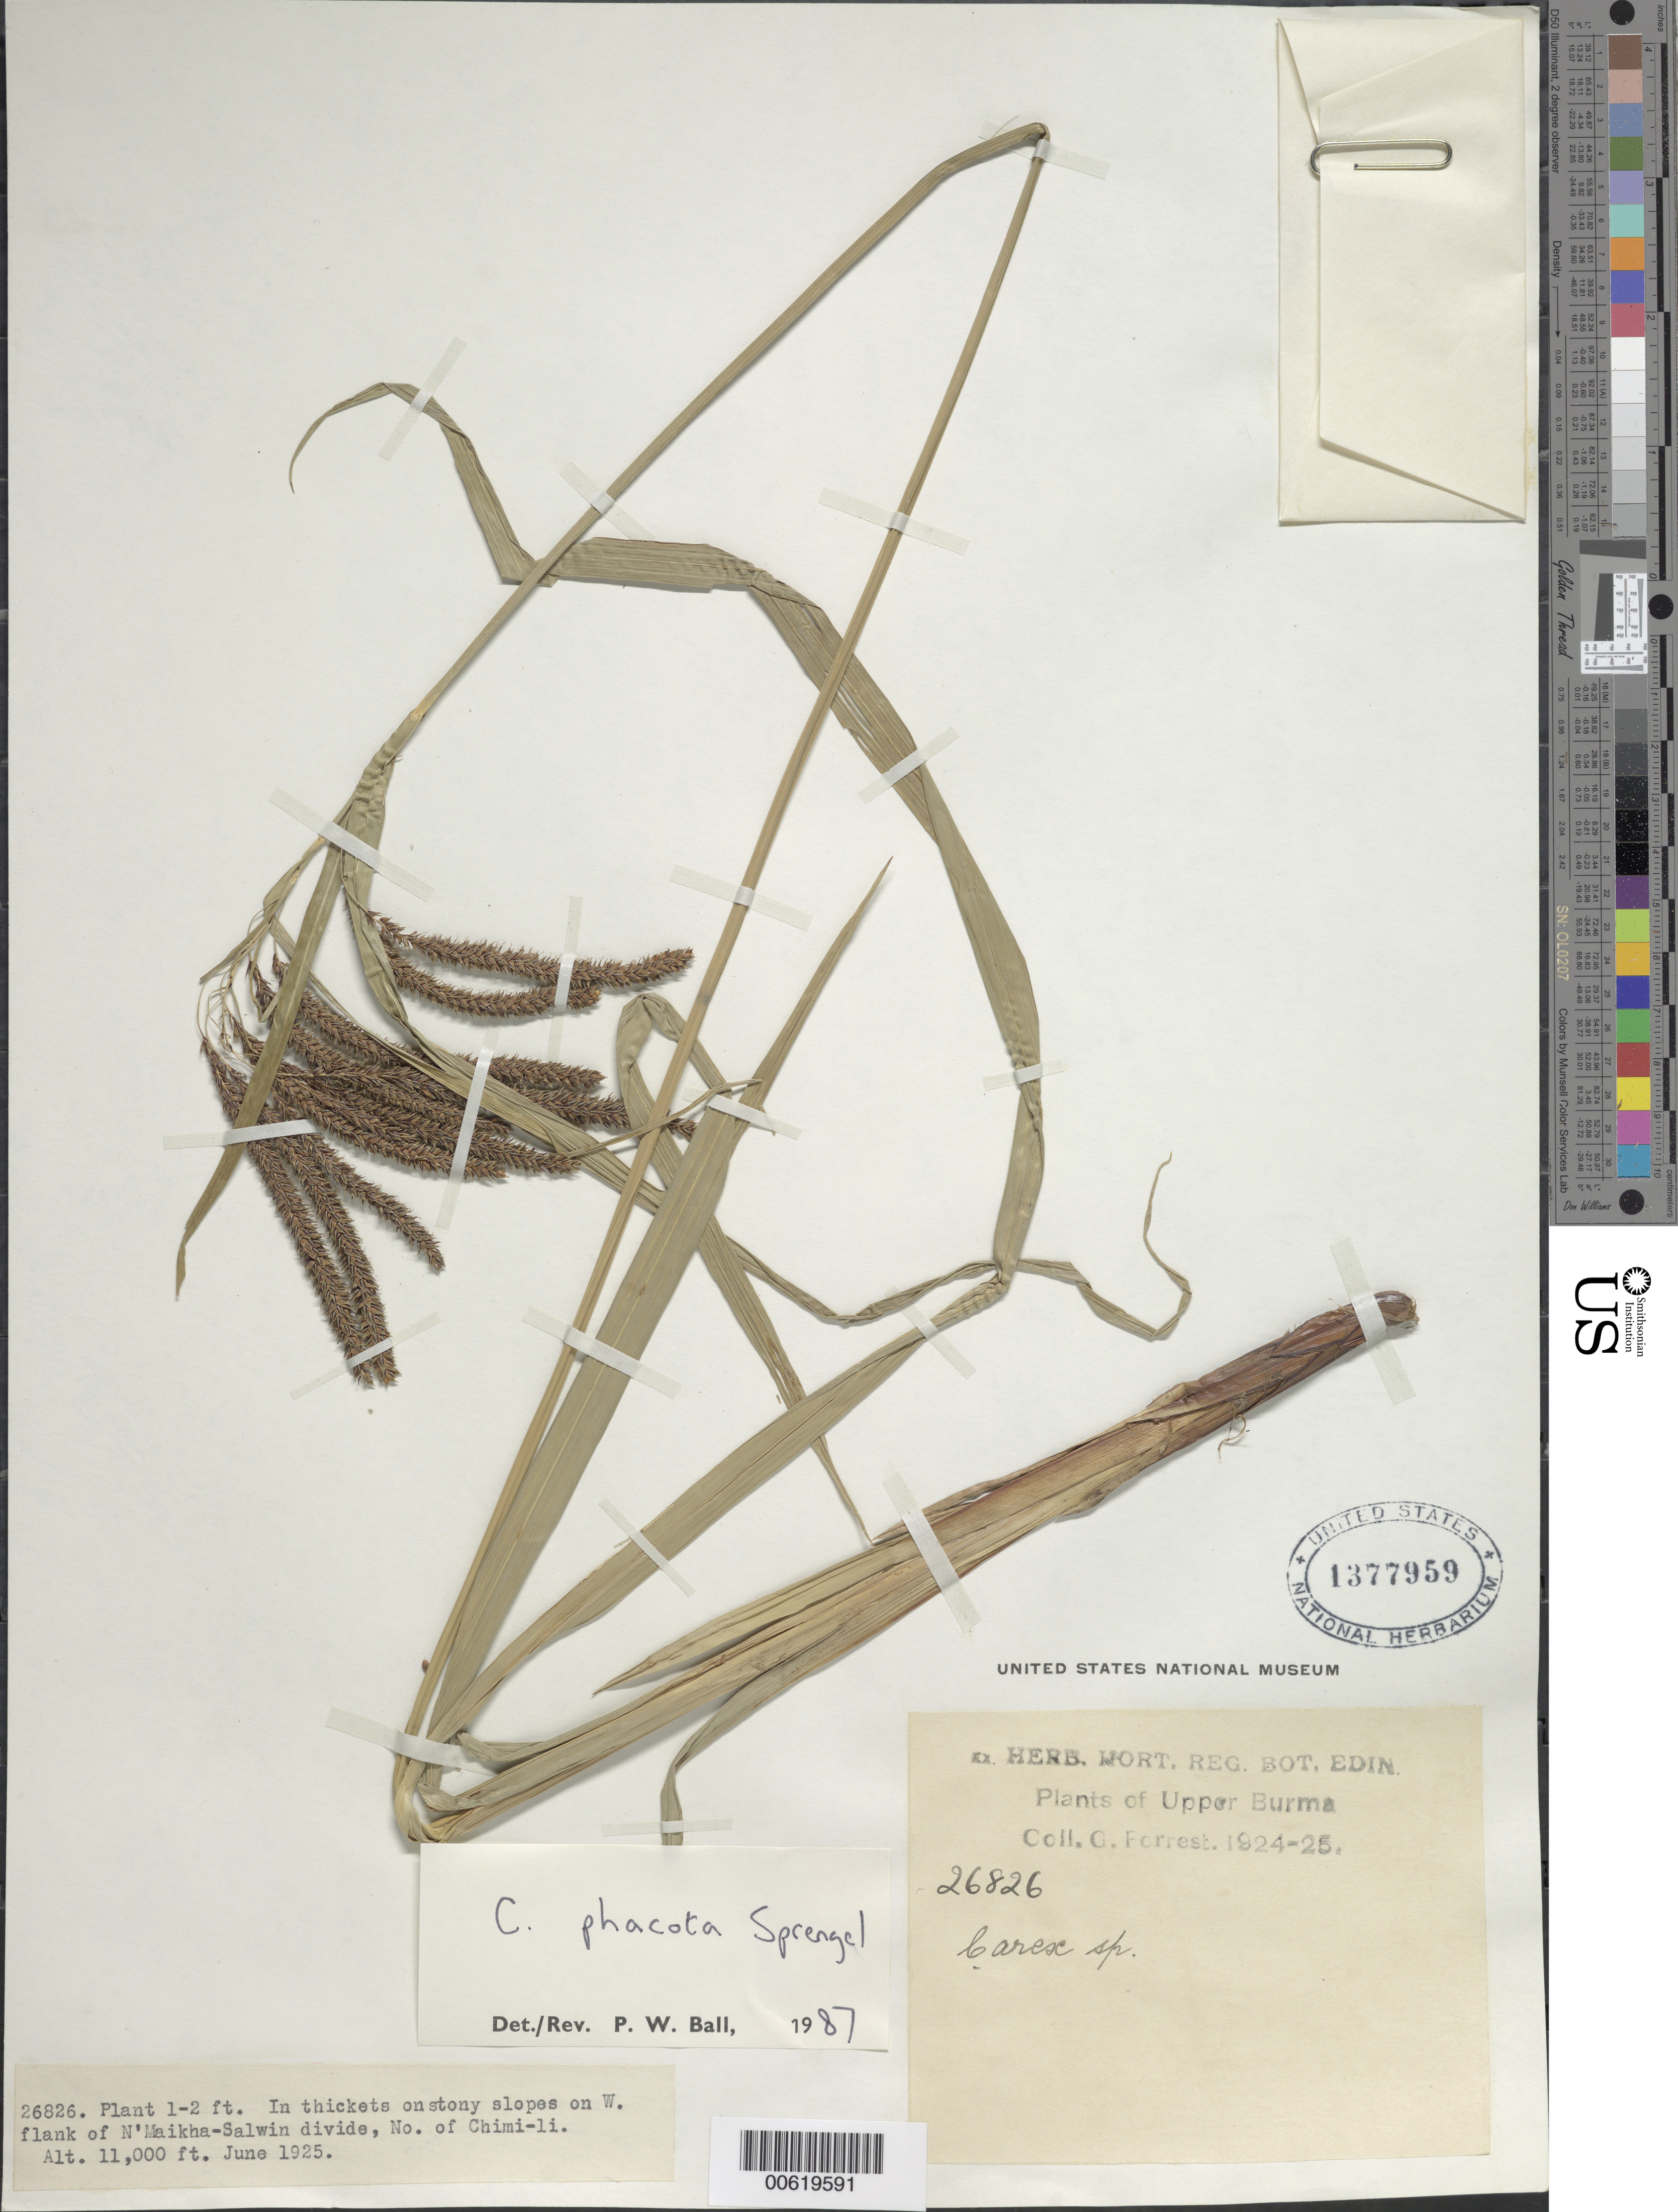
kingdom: Plantae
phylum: Tracheophyta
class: Liliopsida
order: Poales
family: Cyperaceae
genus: Carex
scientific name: Carex phacota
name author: Spreng.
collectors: G. Forrest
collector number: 26826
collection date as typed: Jun 1925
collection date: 1925-06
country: Myanmar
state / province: Kachin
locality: On W. flank of N' Maikha- Salwin divide.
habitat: In thickets on stony slopes.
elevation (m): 3353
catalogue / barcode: US 1377959